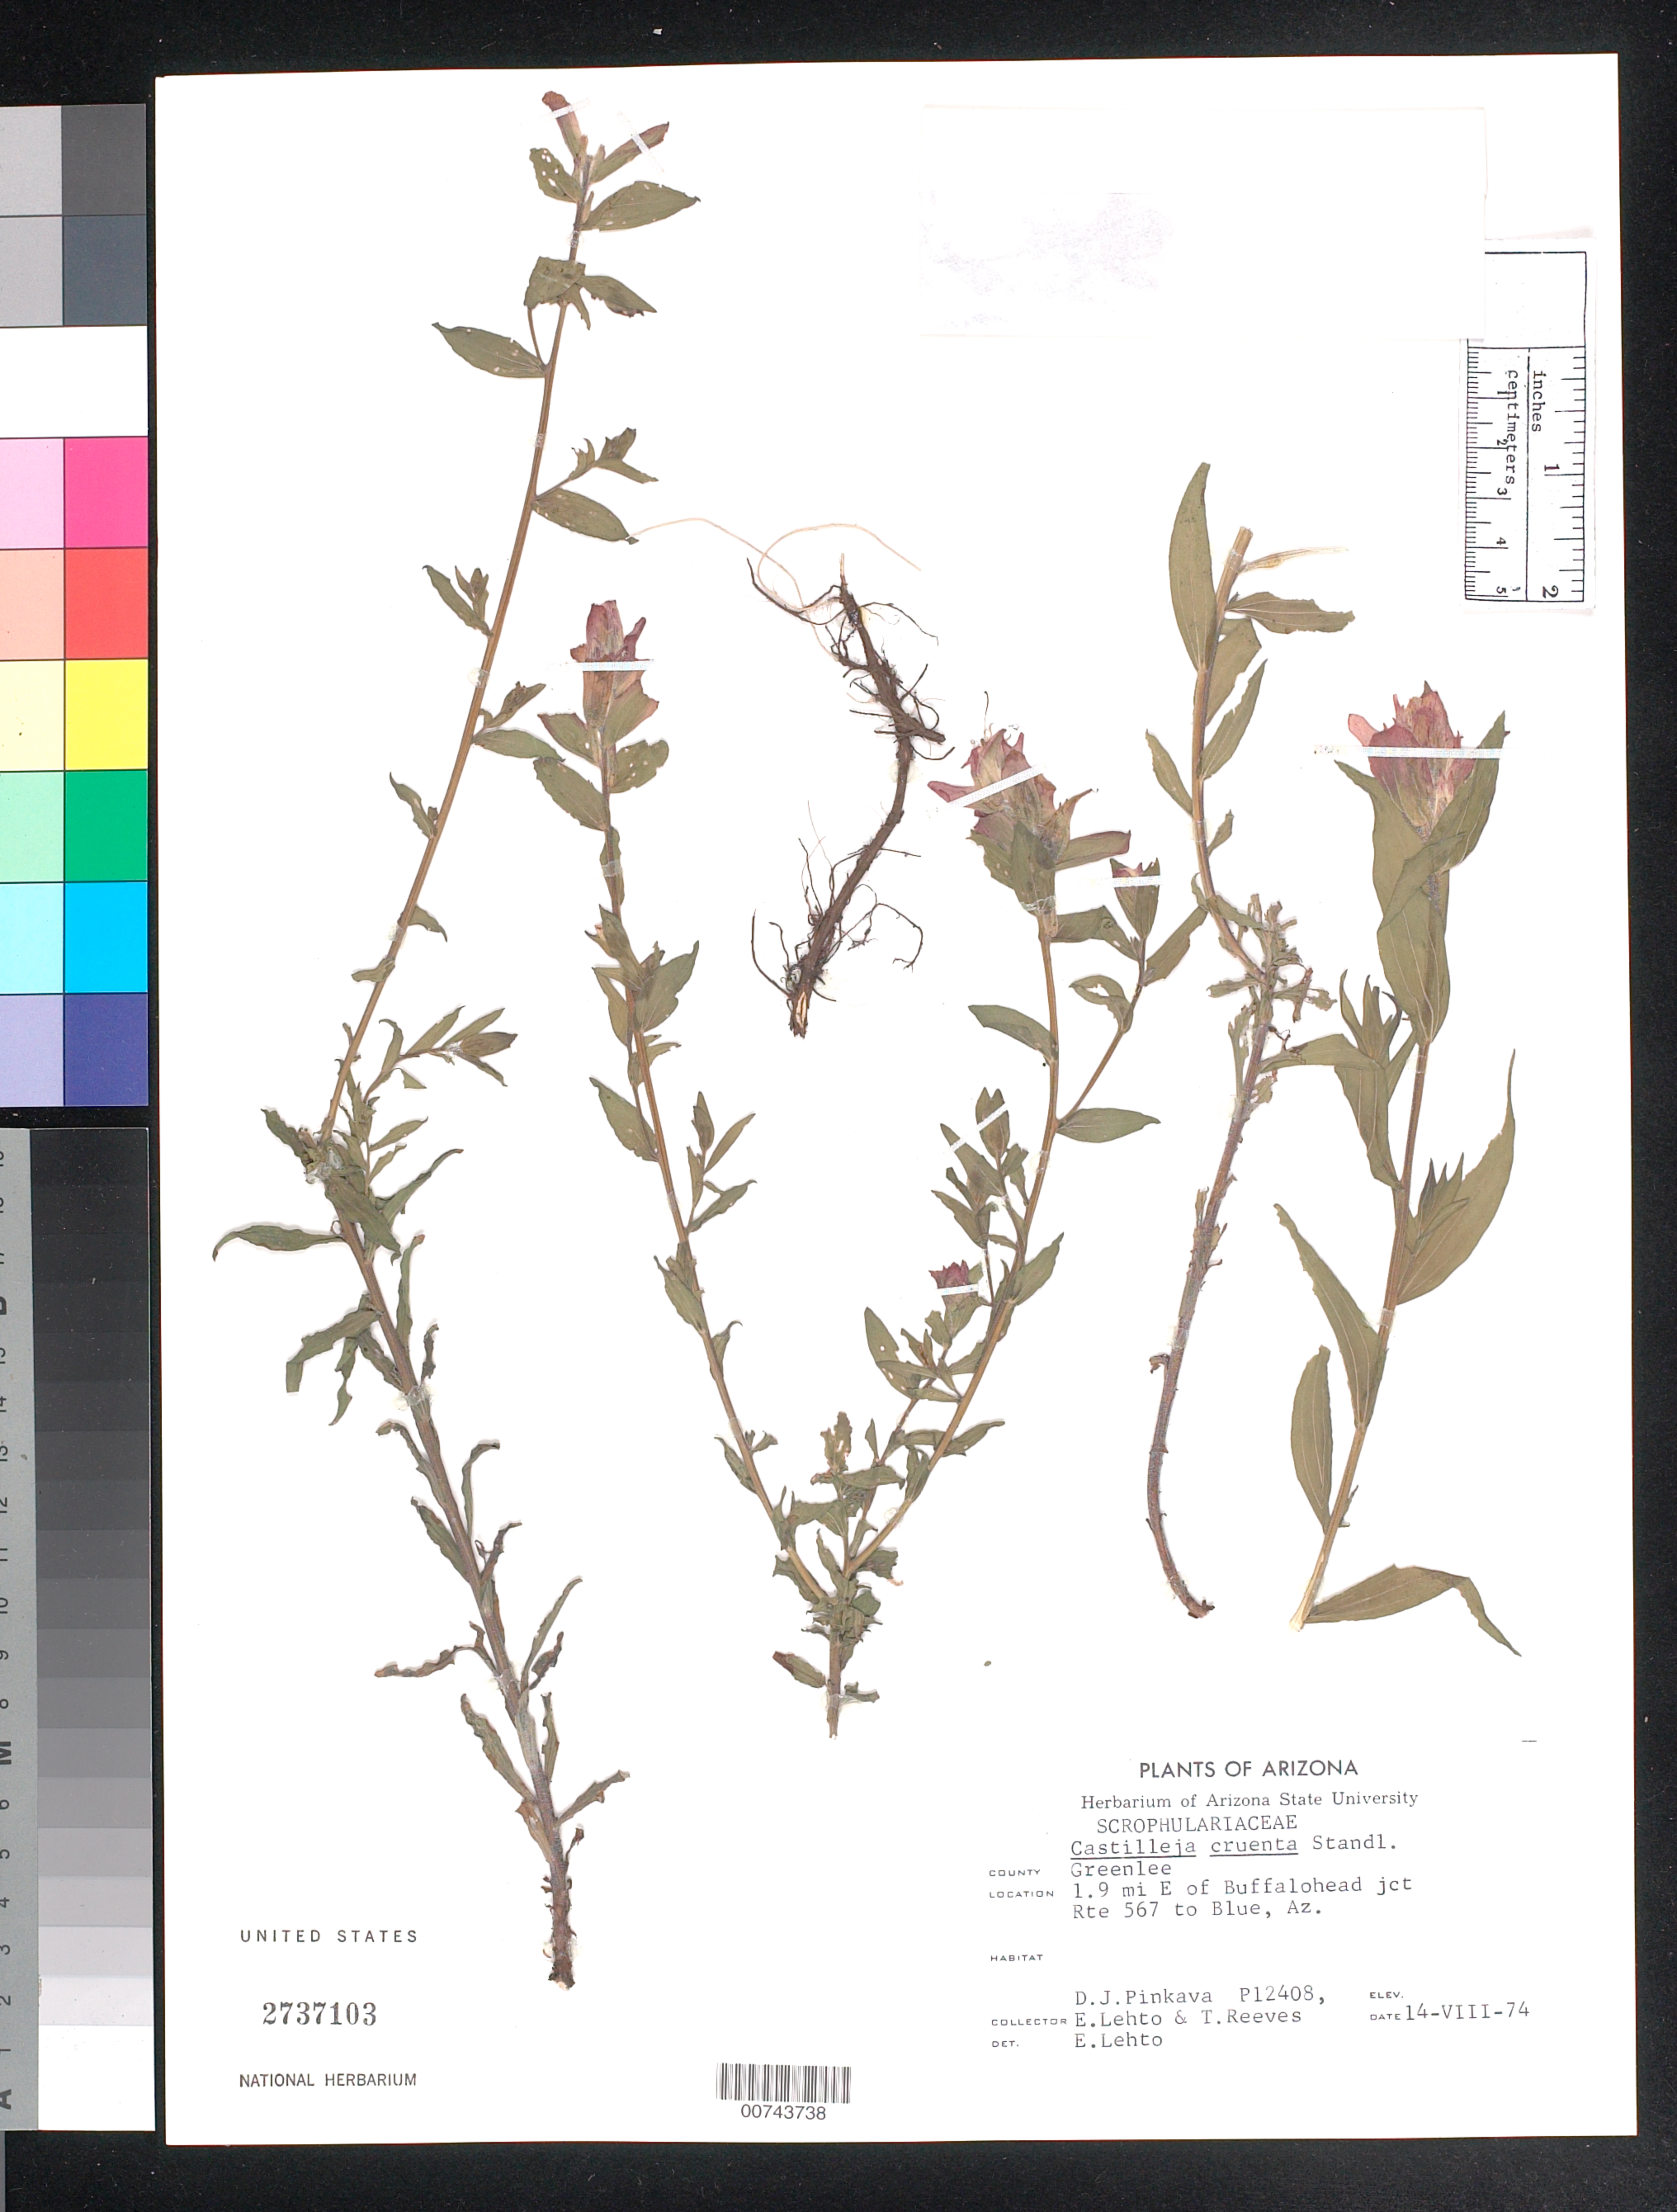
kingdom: Plantae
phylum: Tracheophyta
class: Magnoliopsida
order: Lamiales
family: Orobanchaceae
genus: Castilleja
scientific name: Castilleja cruenta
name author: Standl.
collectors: D. J. Pinkava & E. Lehto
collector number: P12408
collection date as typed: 14 Aug 1974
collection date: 1974-08-14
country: United States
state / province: Arizona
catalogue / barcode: US 2737103